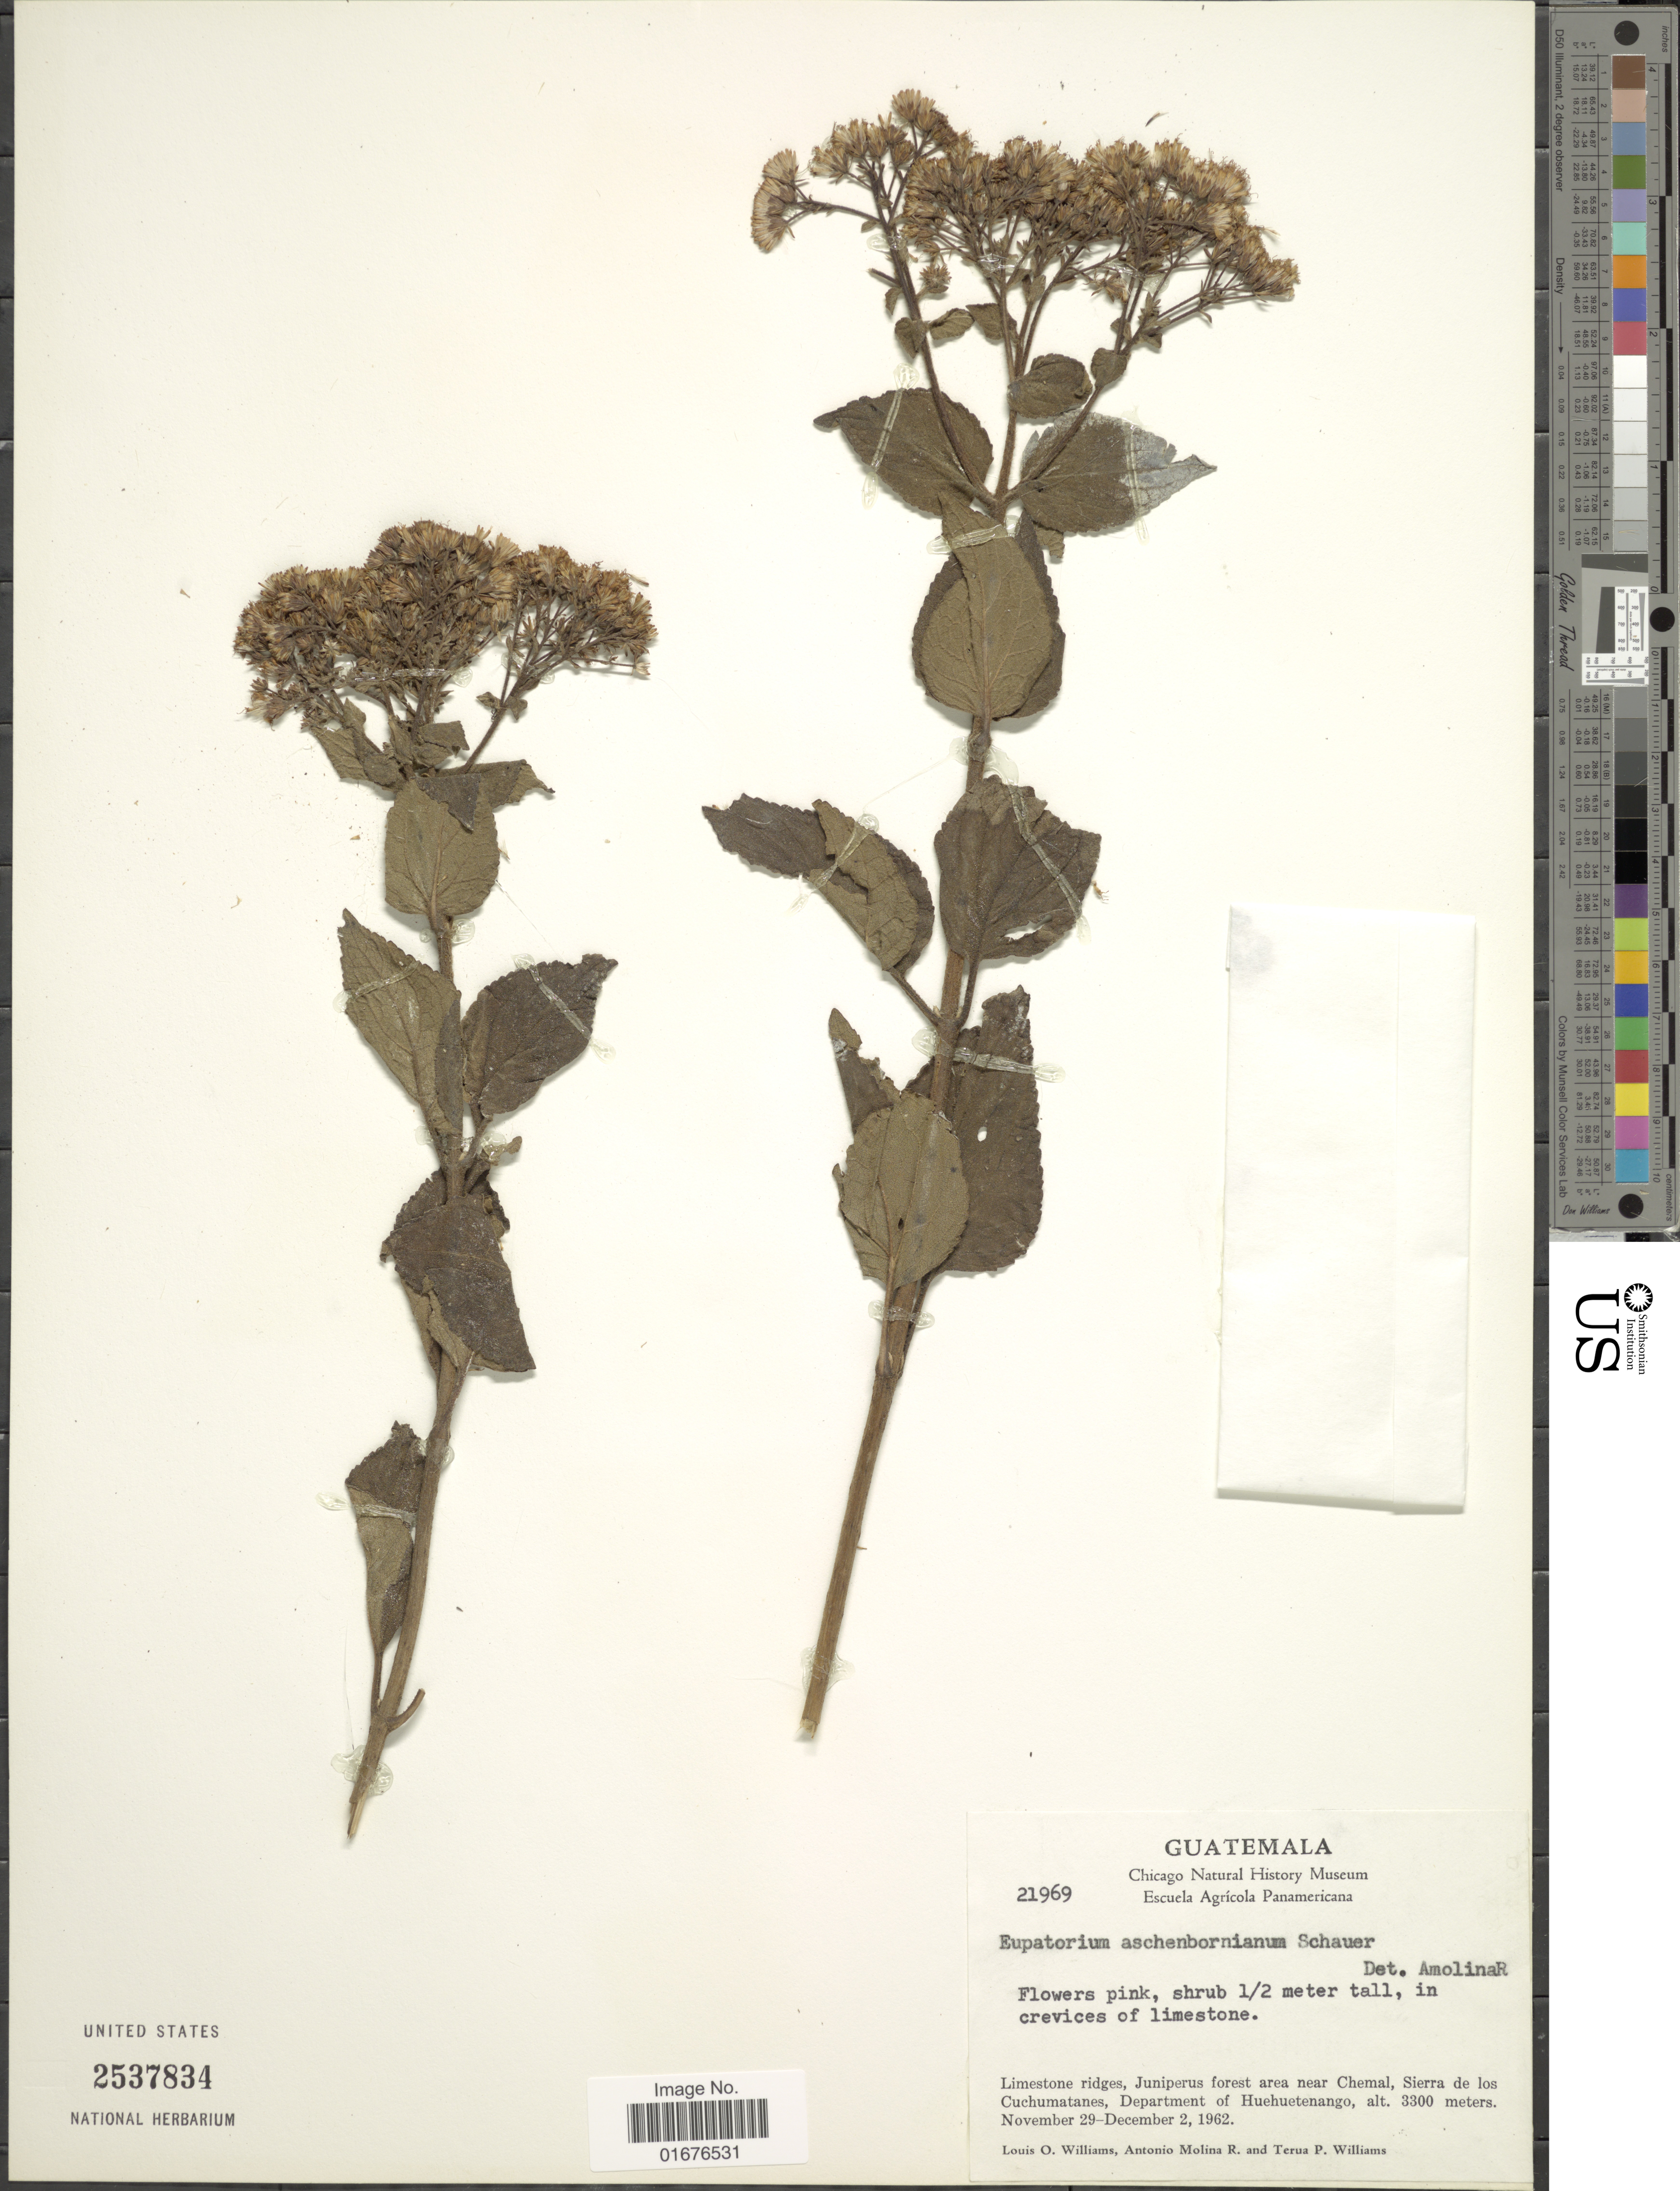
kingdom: Plantae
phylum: Tracheophyta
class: Magnoliopsida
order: Asterales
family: Asteraceae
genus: Ageratina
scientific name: Ageratina pichinchensis var. bustamenta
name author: (DC.) R.M. King & H. Rob.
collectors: L. O. Williams, A. Molina R. & T. P. Williams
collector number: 21969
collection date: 1962-11-29/1962-12-02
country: Guatemala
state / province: Huehuetenango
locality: Limestone ridges, Juniperus forest area near Chemal, Sierra de los Cuchumatanes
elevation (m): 3300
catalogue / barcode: US 2537834